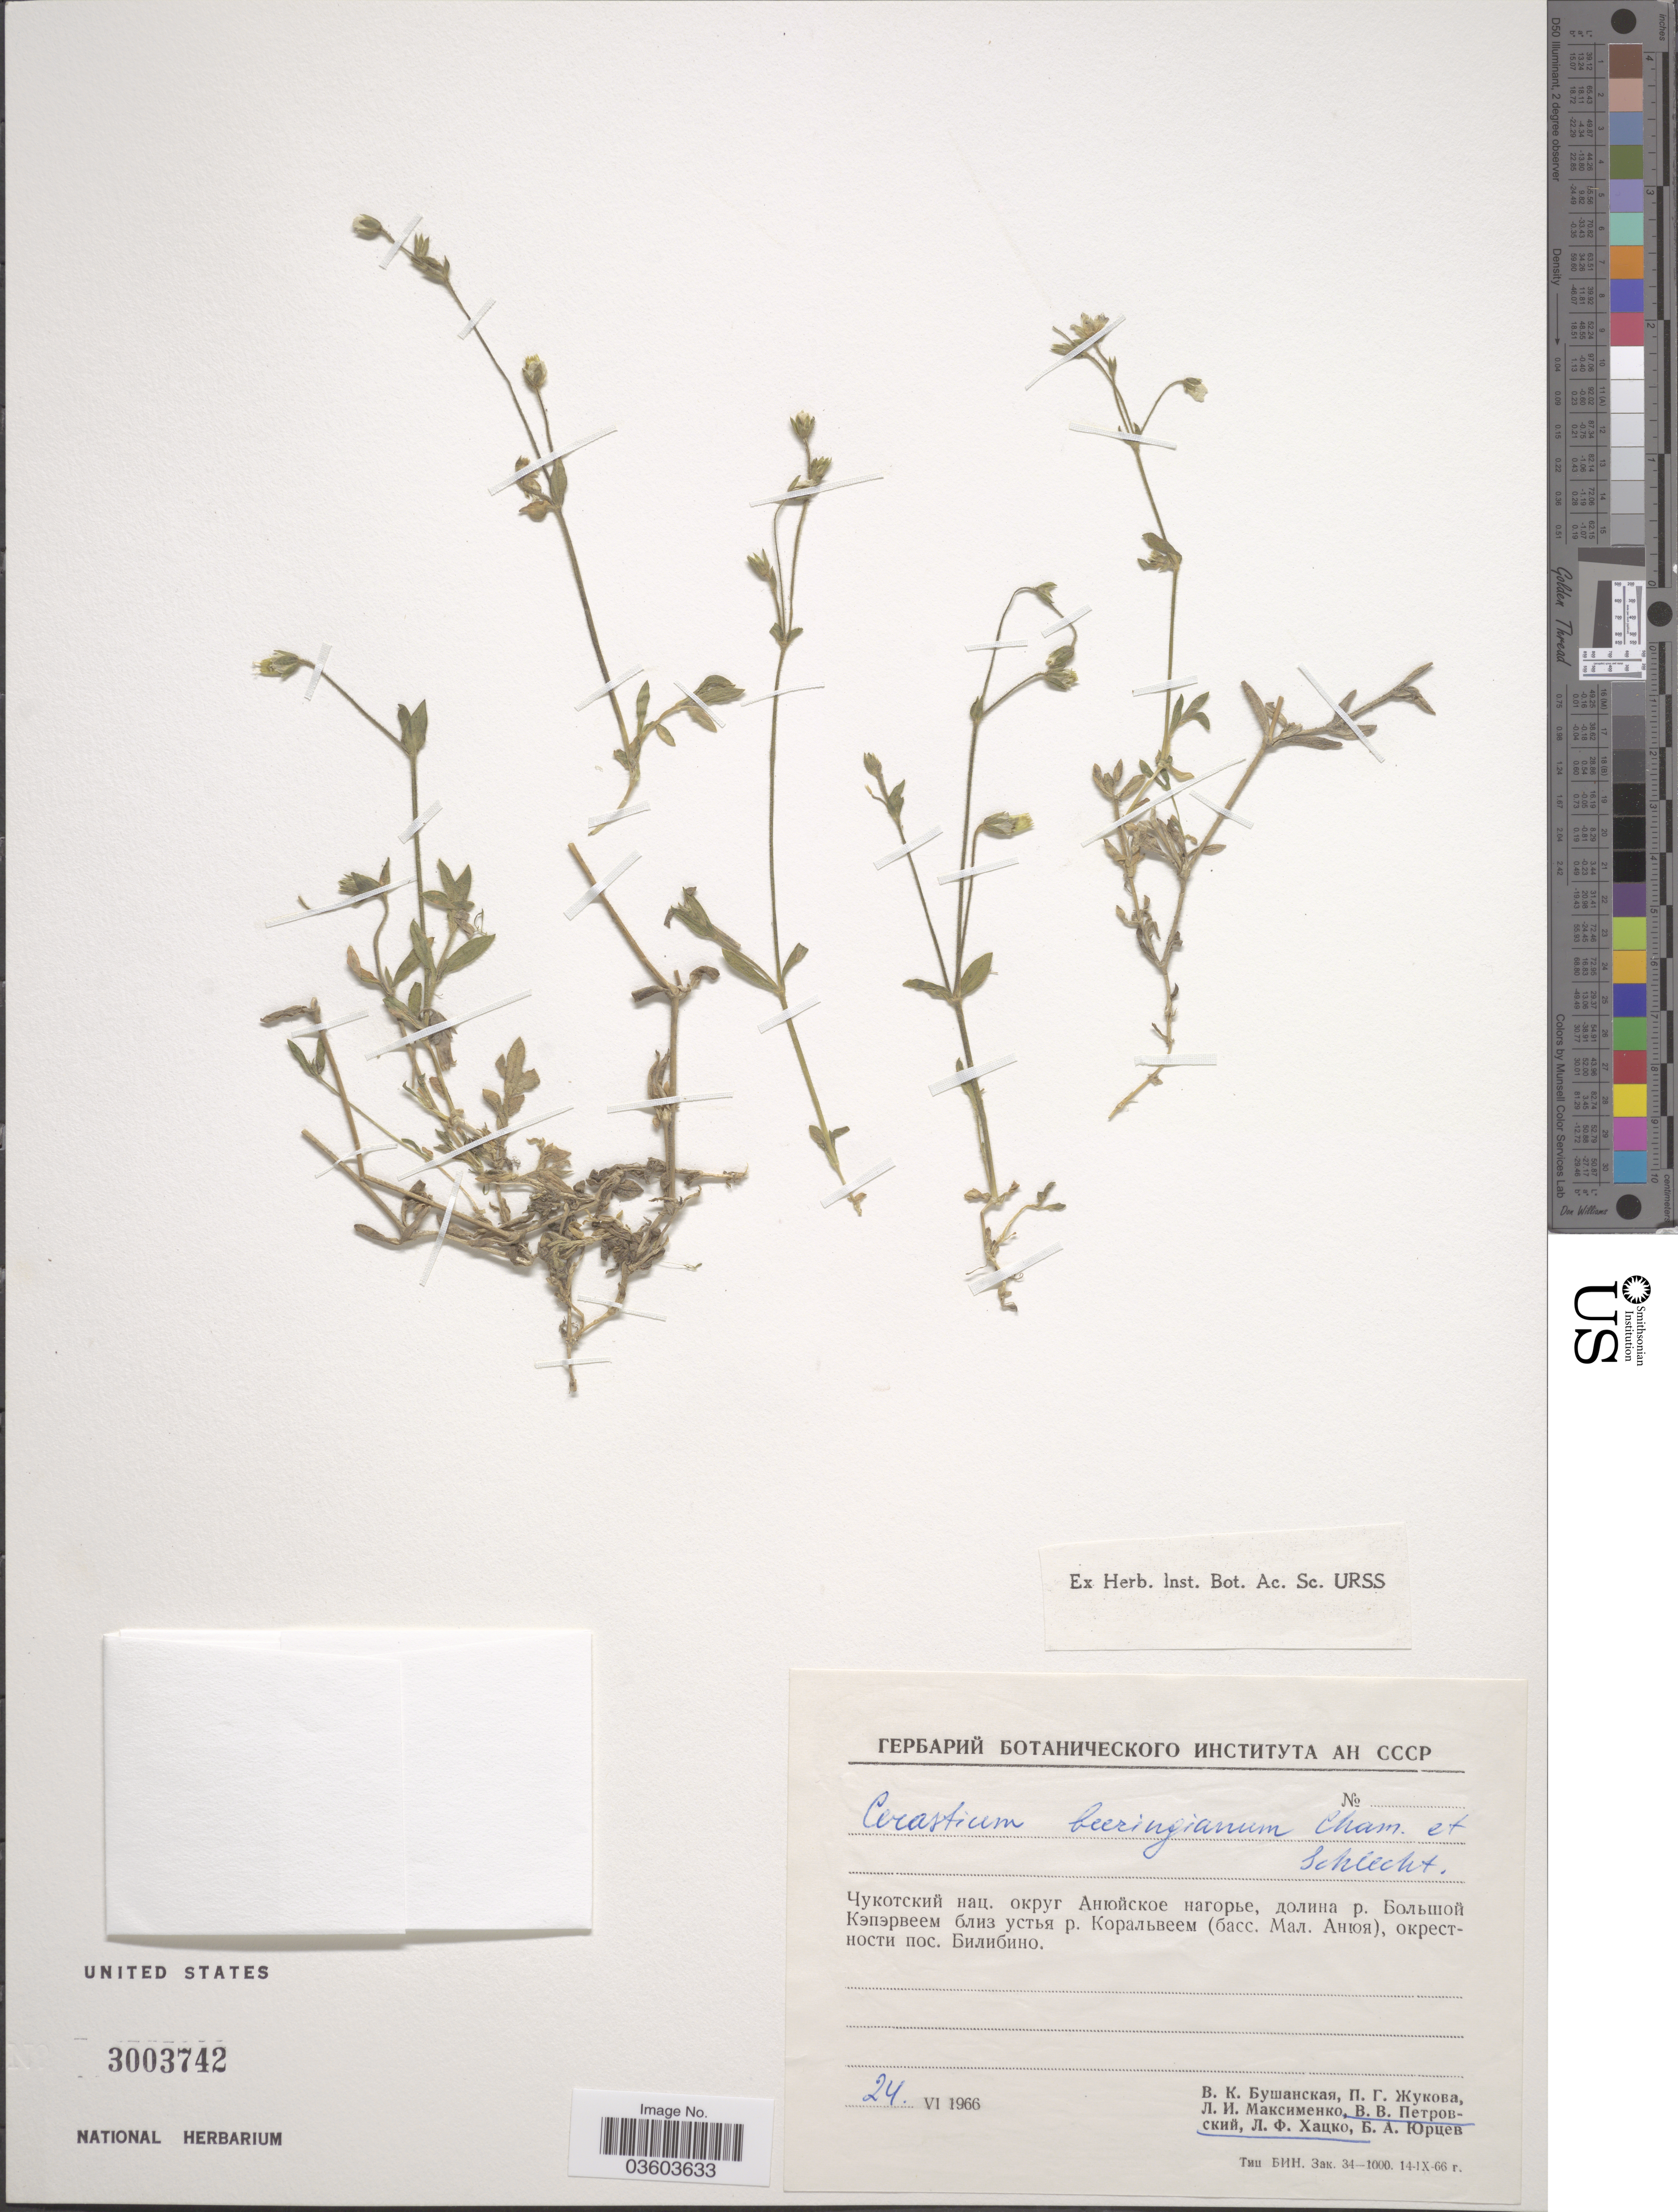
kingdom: Plantae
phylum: Tracheophyta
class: Magnoliopsida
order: Caryophyllales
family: Caryophyllaceae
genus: Cerastium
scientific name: Cerastium beeringianum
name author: Cham. & Schltdl.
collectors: V. Petrovskiy & L. Khatsko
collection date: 1966-06-24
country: Russian Federation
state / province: Chukotka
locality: Anyuyskoe Nagorye, basin of River Malyiy Anyuy.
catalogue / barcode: US 3003742